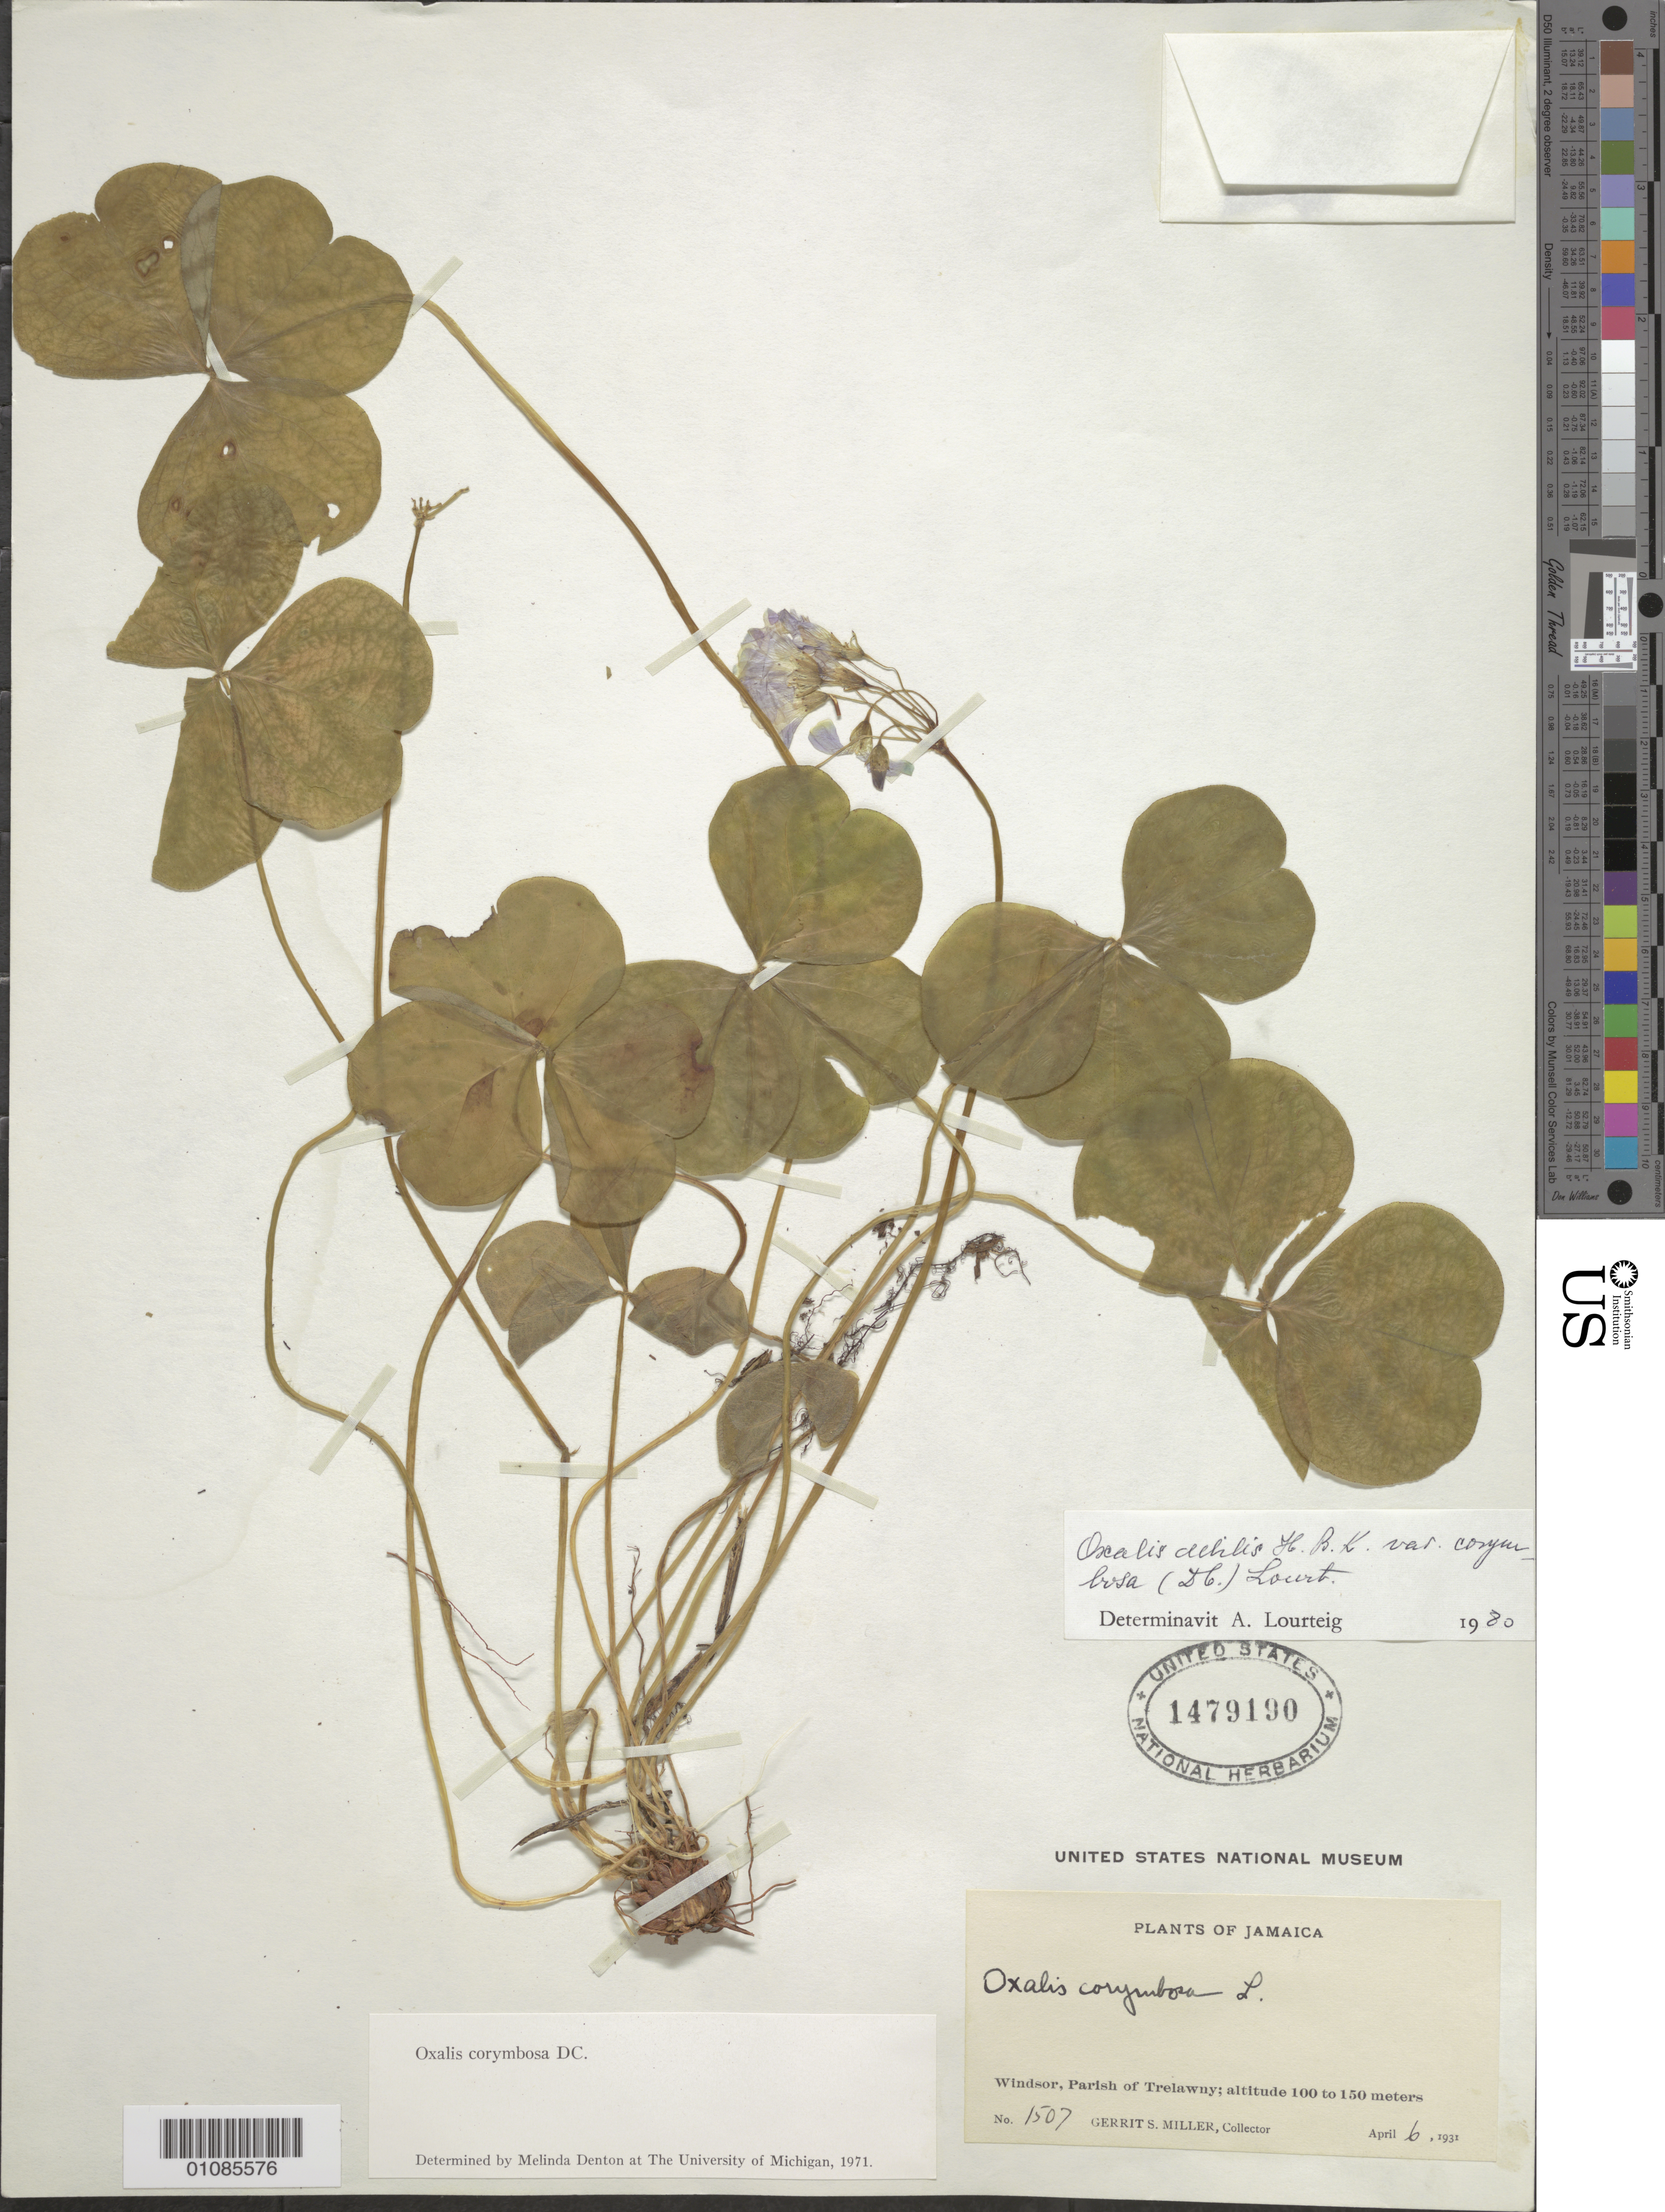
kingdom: Plantae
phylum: Tracheophyta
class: Magnoliopsida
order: Oxalidales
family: Oxalidaceae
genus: Oxalis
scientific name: Oxalis debilis var. corymbosa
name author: (DC.) Lourteig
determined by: Lourteig, A.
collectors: G. S. Miller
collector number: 1507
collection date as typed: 06 Apr 1931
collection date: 1931-04-06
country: Jamaica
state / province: Trelawny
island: Jamaica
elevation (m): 100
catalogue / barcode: US 1479190